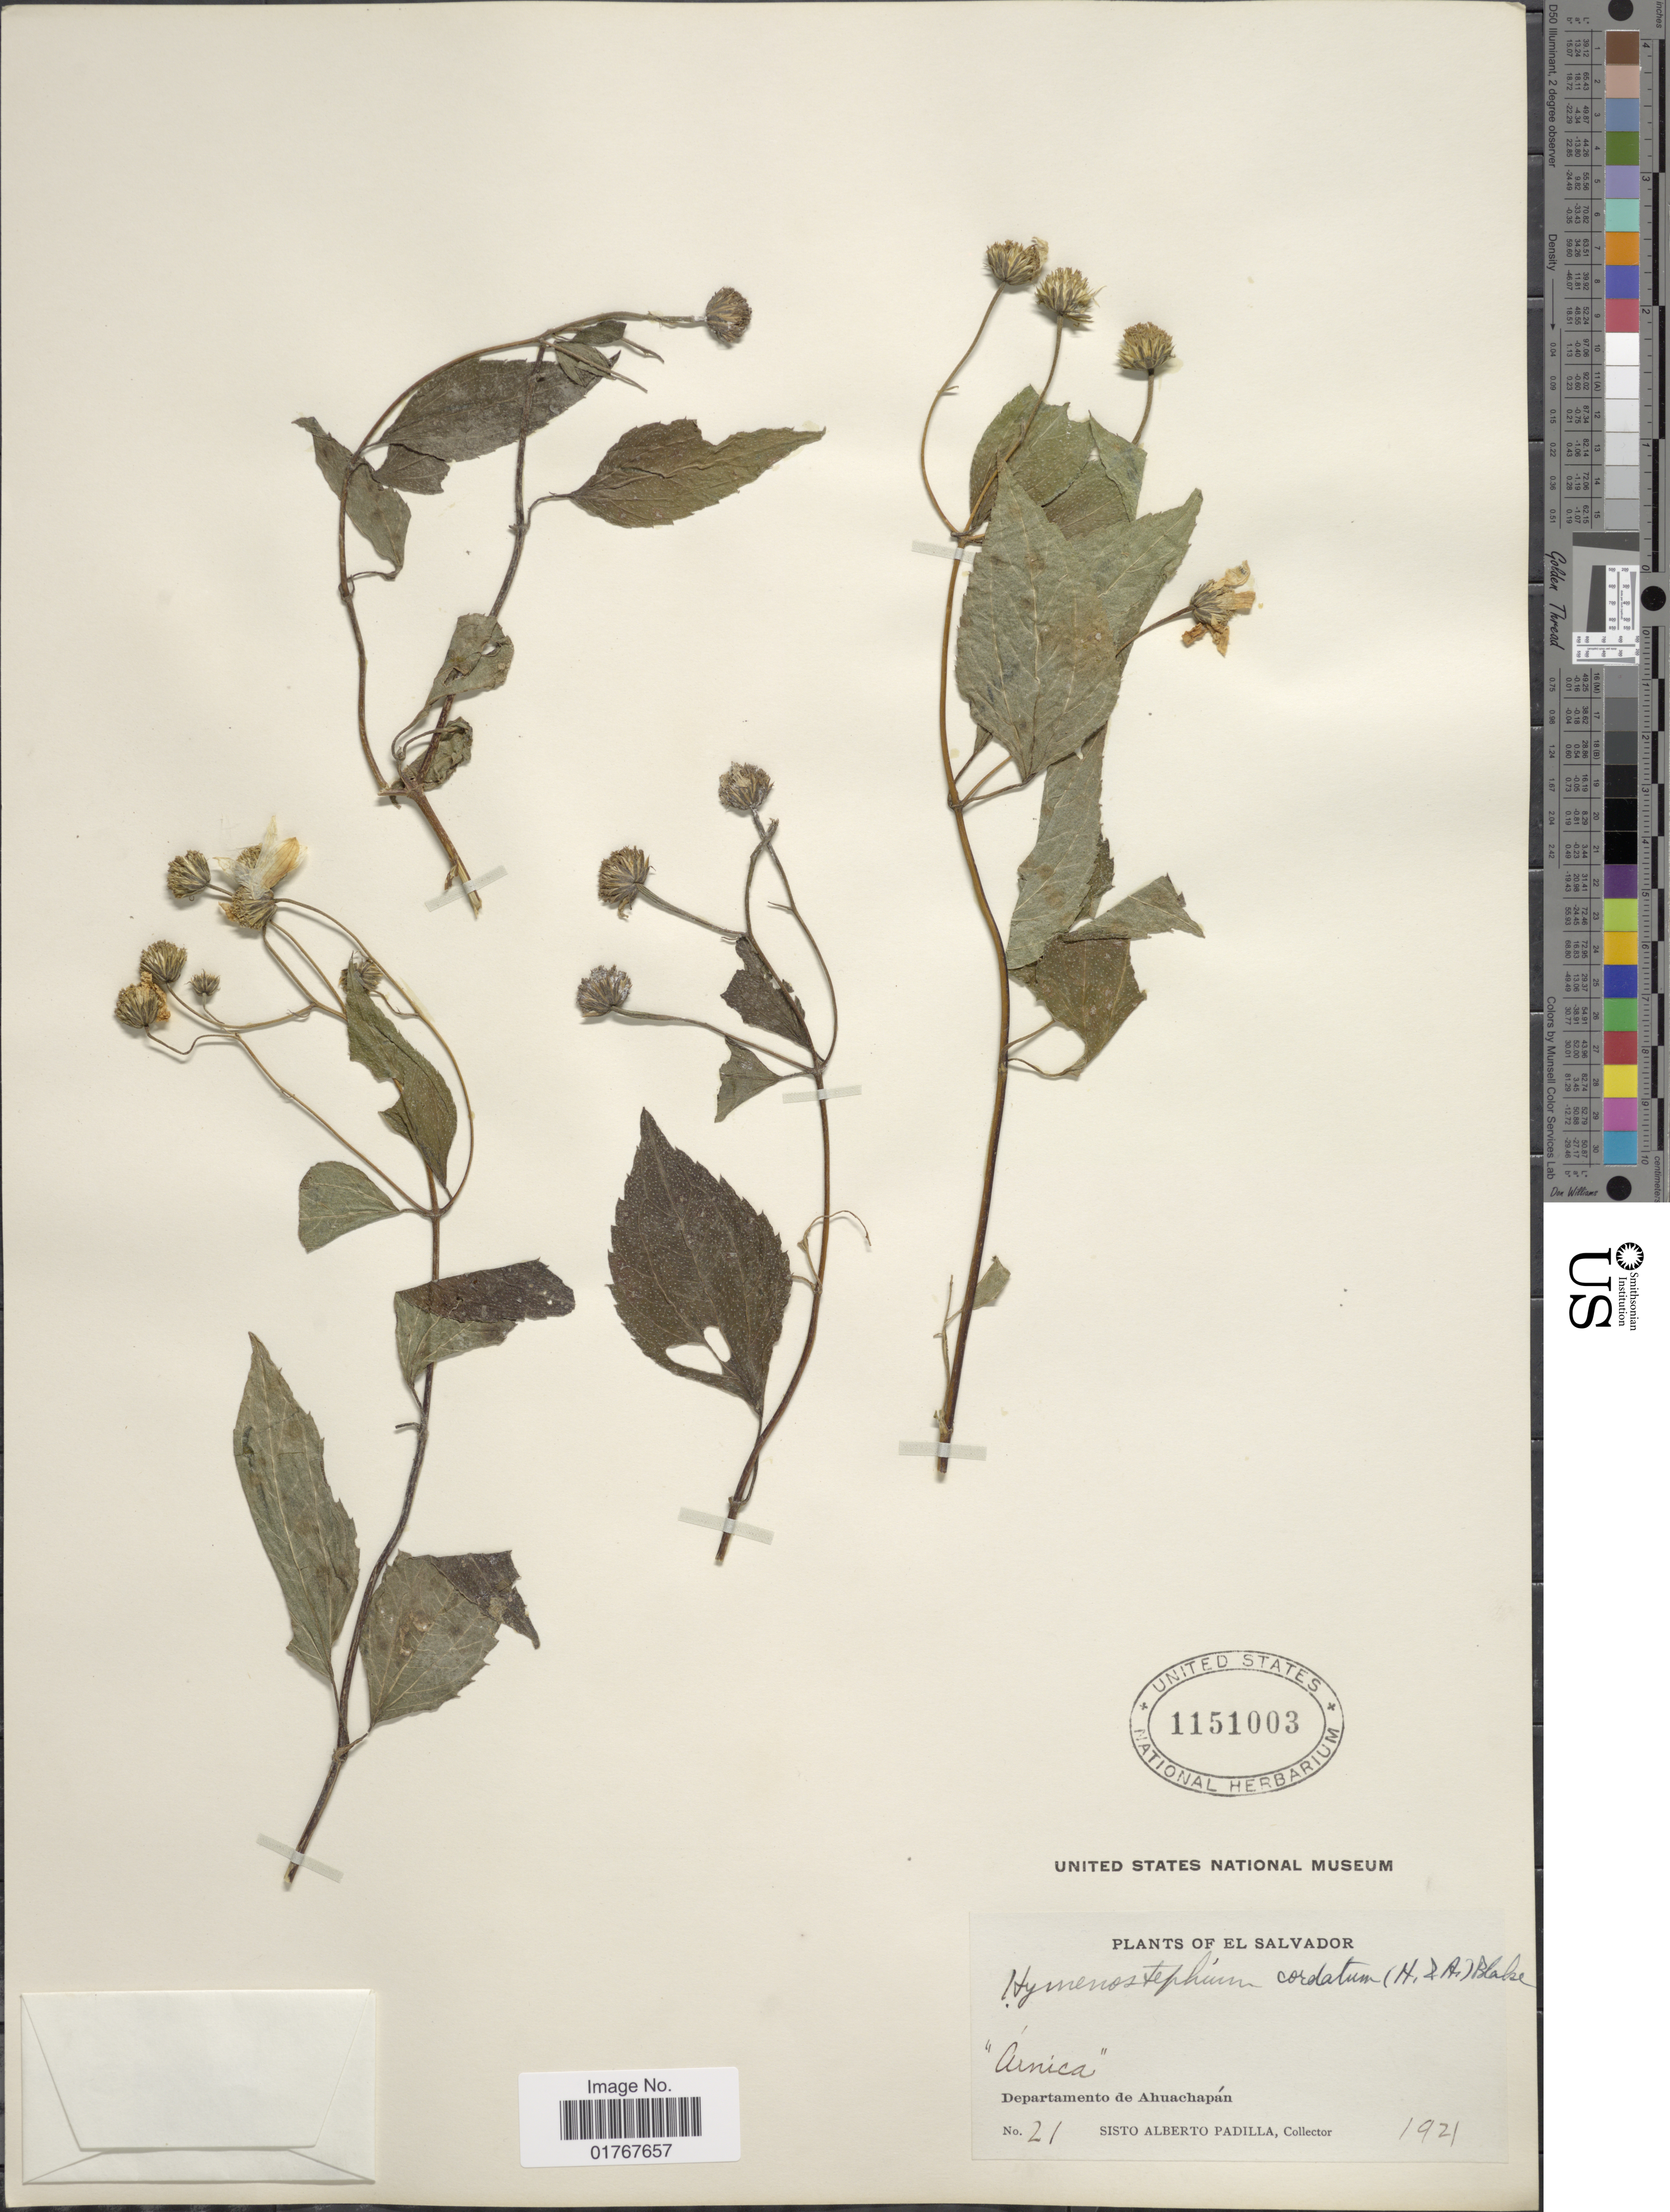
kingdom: Plantae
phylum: Tracheophyta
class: Magnoliopsida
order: Asterales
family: Asteraceae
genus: Viguiera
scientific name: Viguiera cordata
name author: (Hook. & Arn.) D'Arcy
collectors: S. A. Padilla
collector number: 21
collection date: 1921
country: El Salvador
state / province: Ahuachapan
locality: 'Arnica', Departamento de Ahuachapán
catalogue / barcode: US 1151003